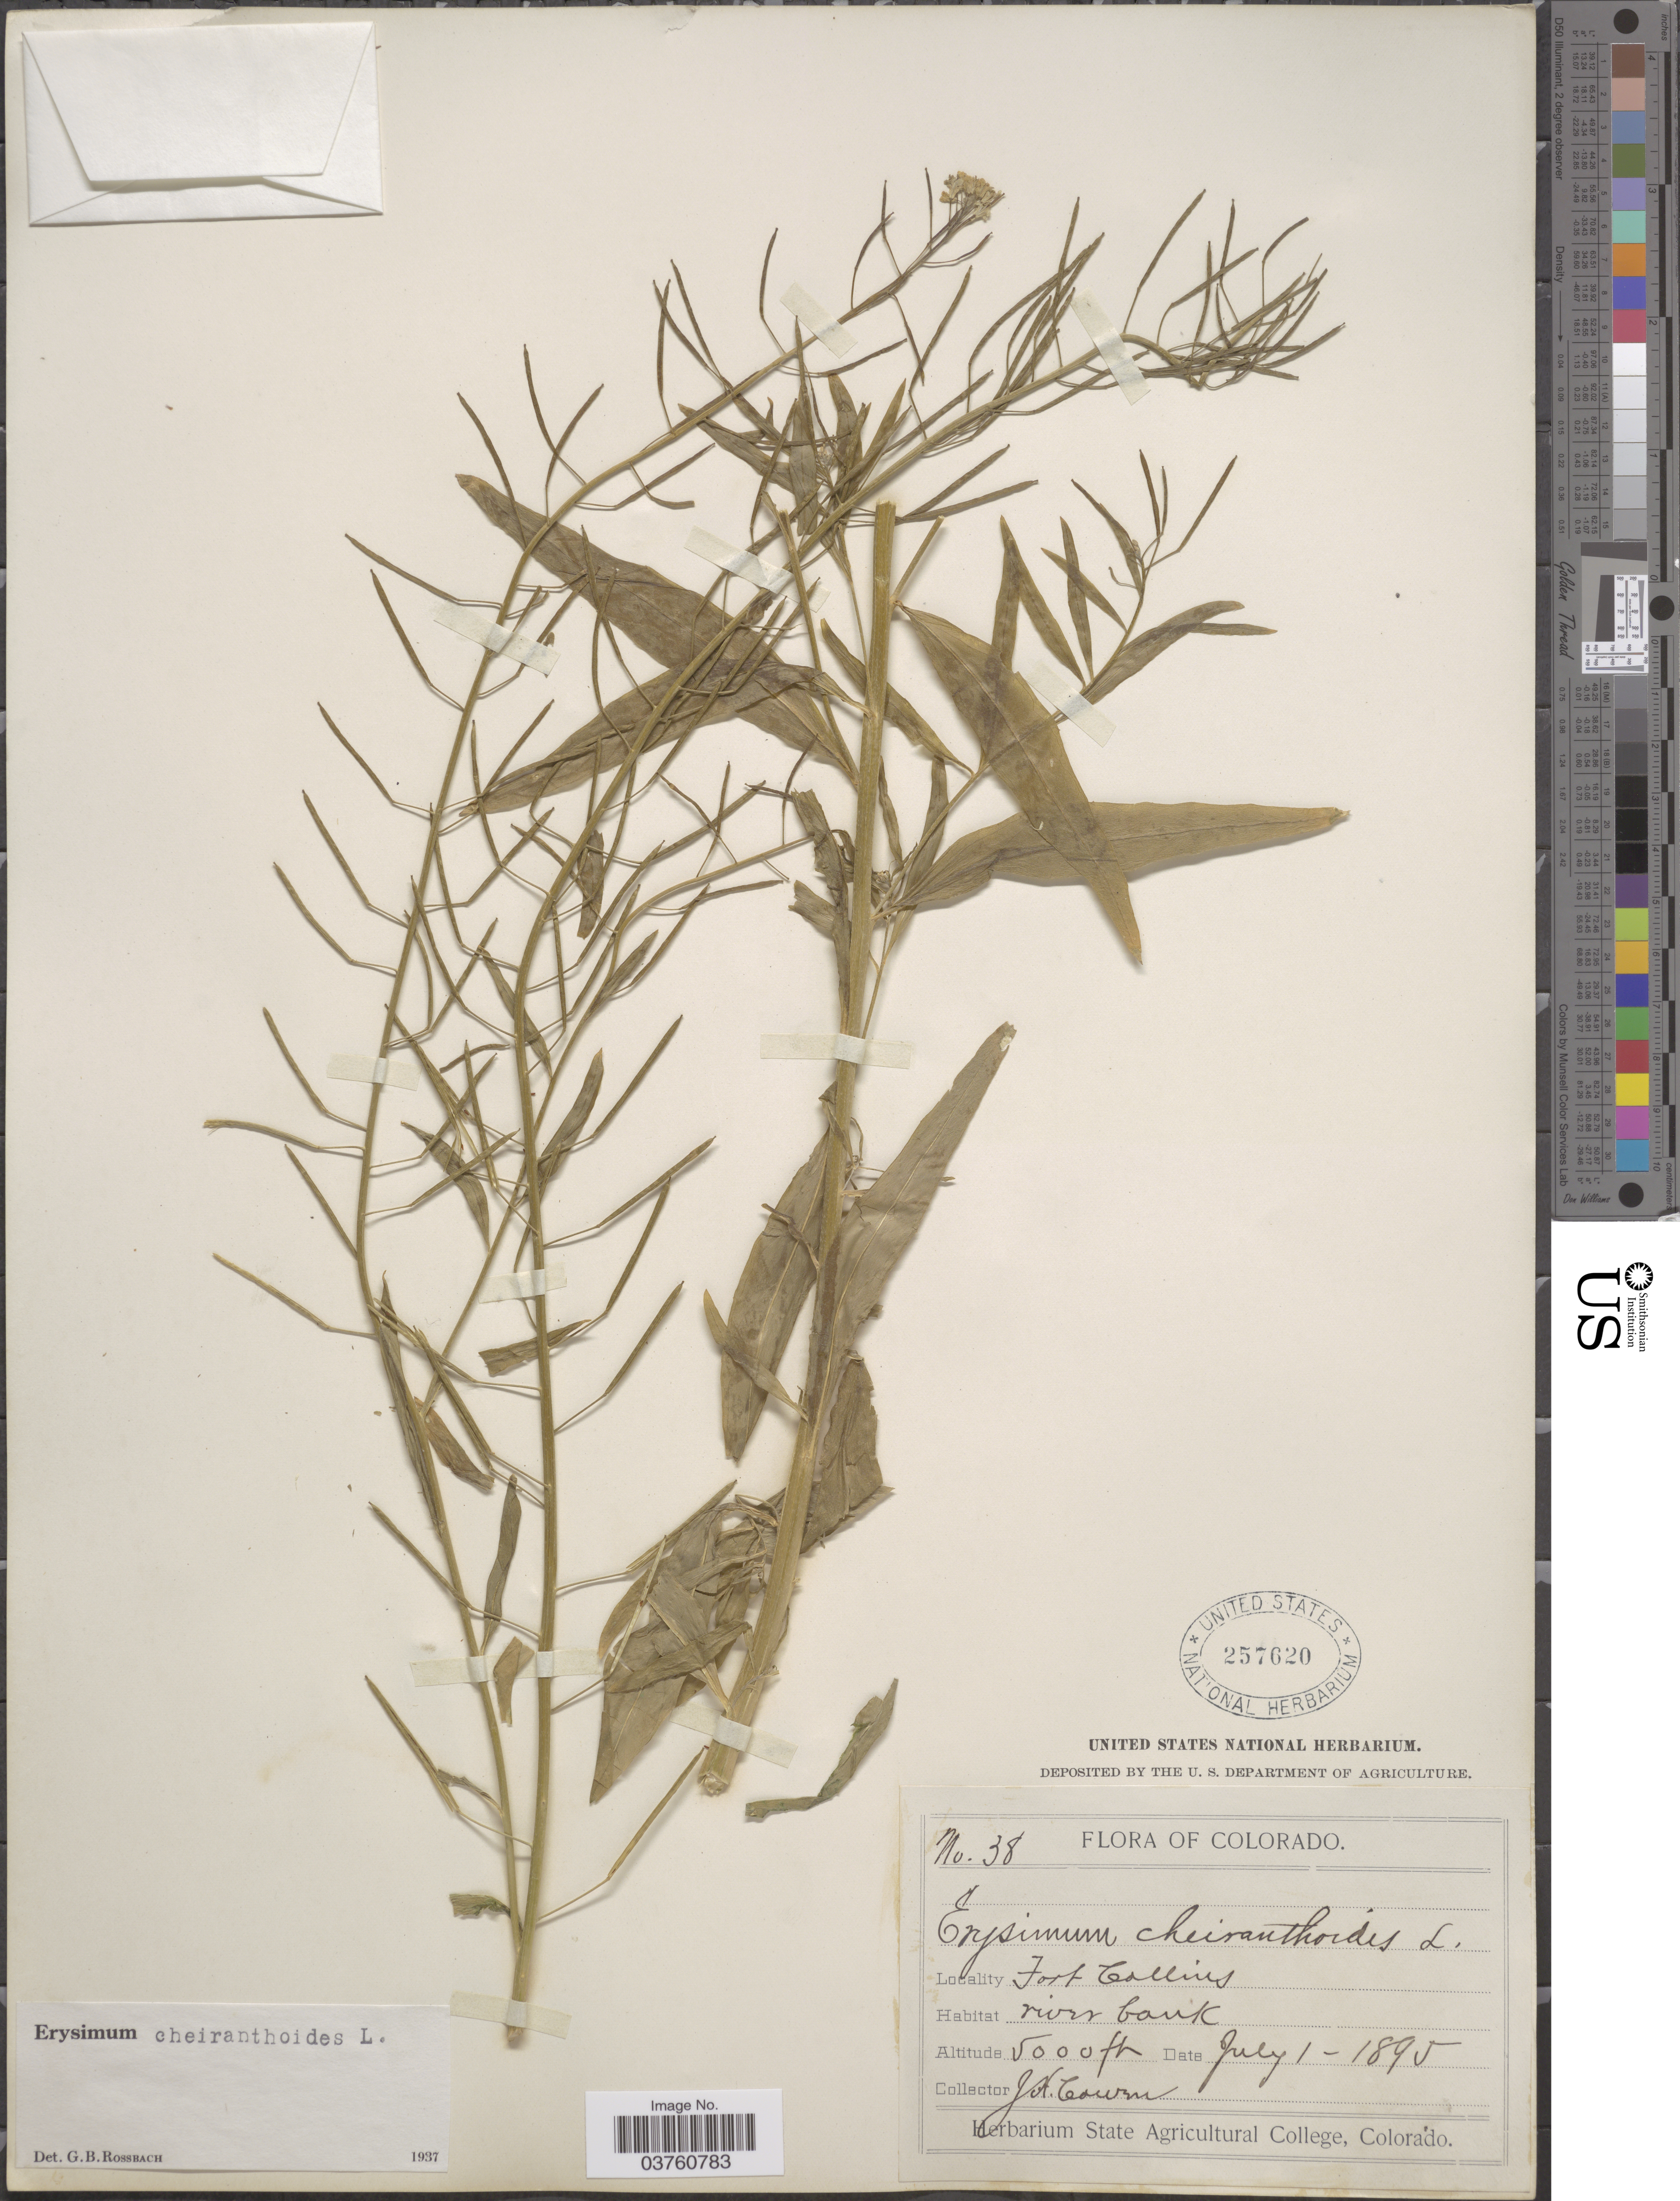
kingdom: Plantae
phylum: Tracheophyta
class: Magnoliopsida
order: Brassicales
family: Brassicaceae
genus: Erysimum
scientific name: Erysimum cheiranthoides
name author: L.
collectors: J. H. Cowen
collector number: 38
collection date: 1895-07-01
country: United States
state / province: Colorado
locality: Fort Collins. River bank.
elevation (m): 1524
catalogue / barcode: US 257620